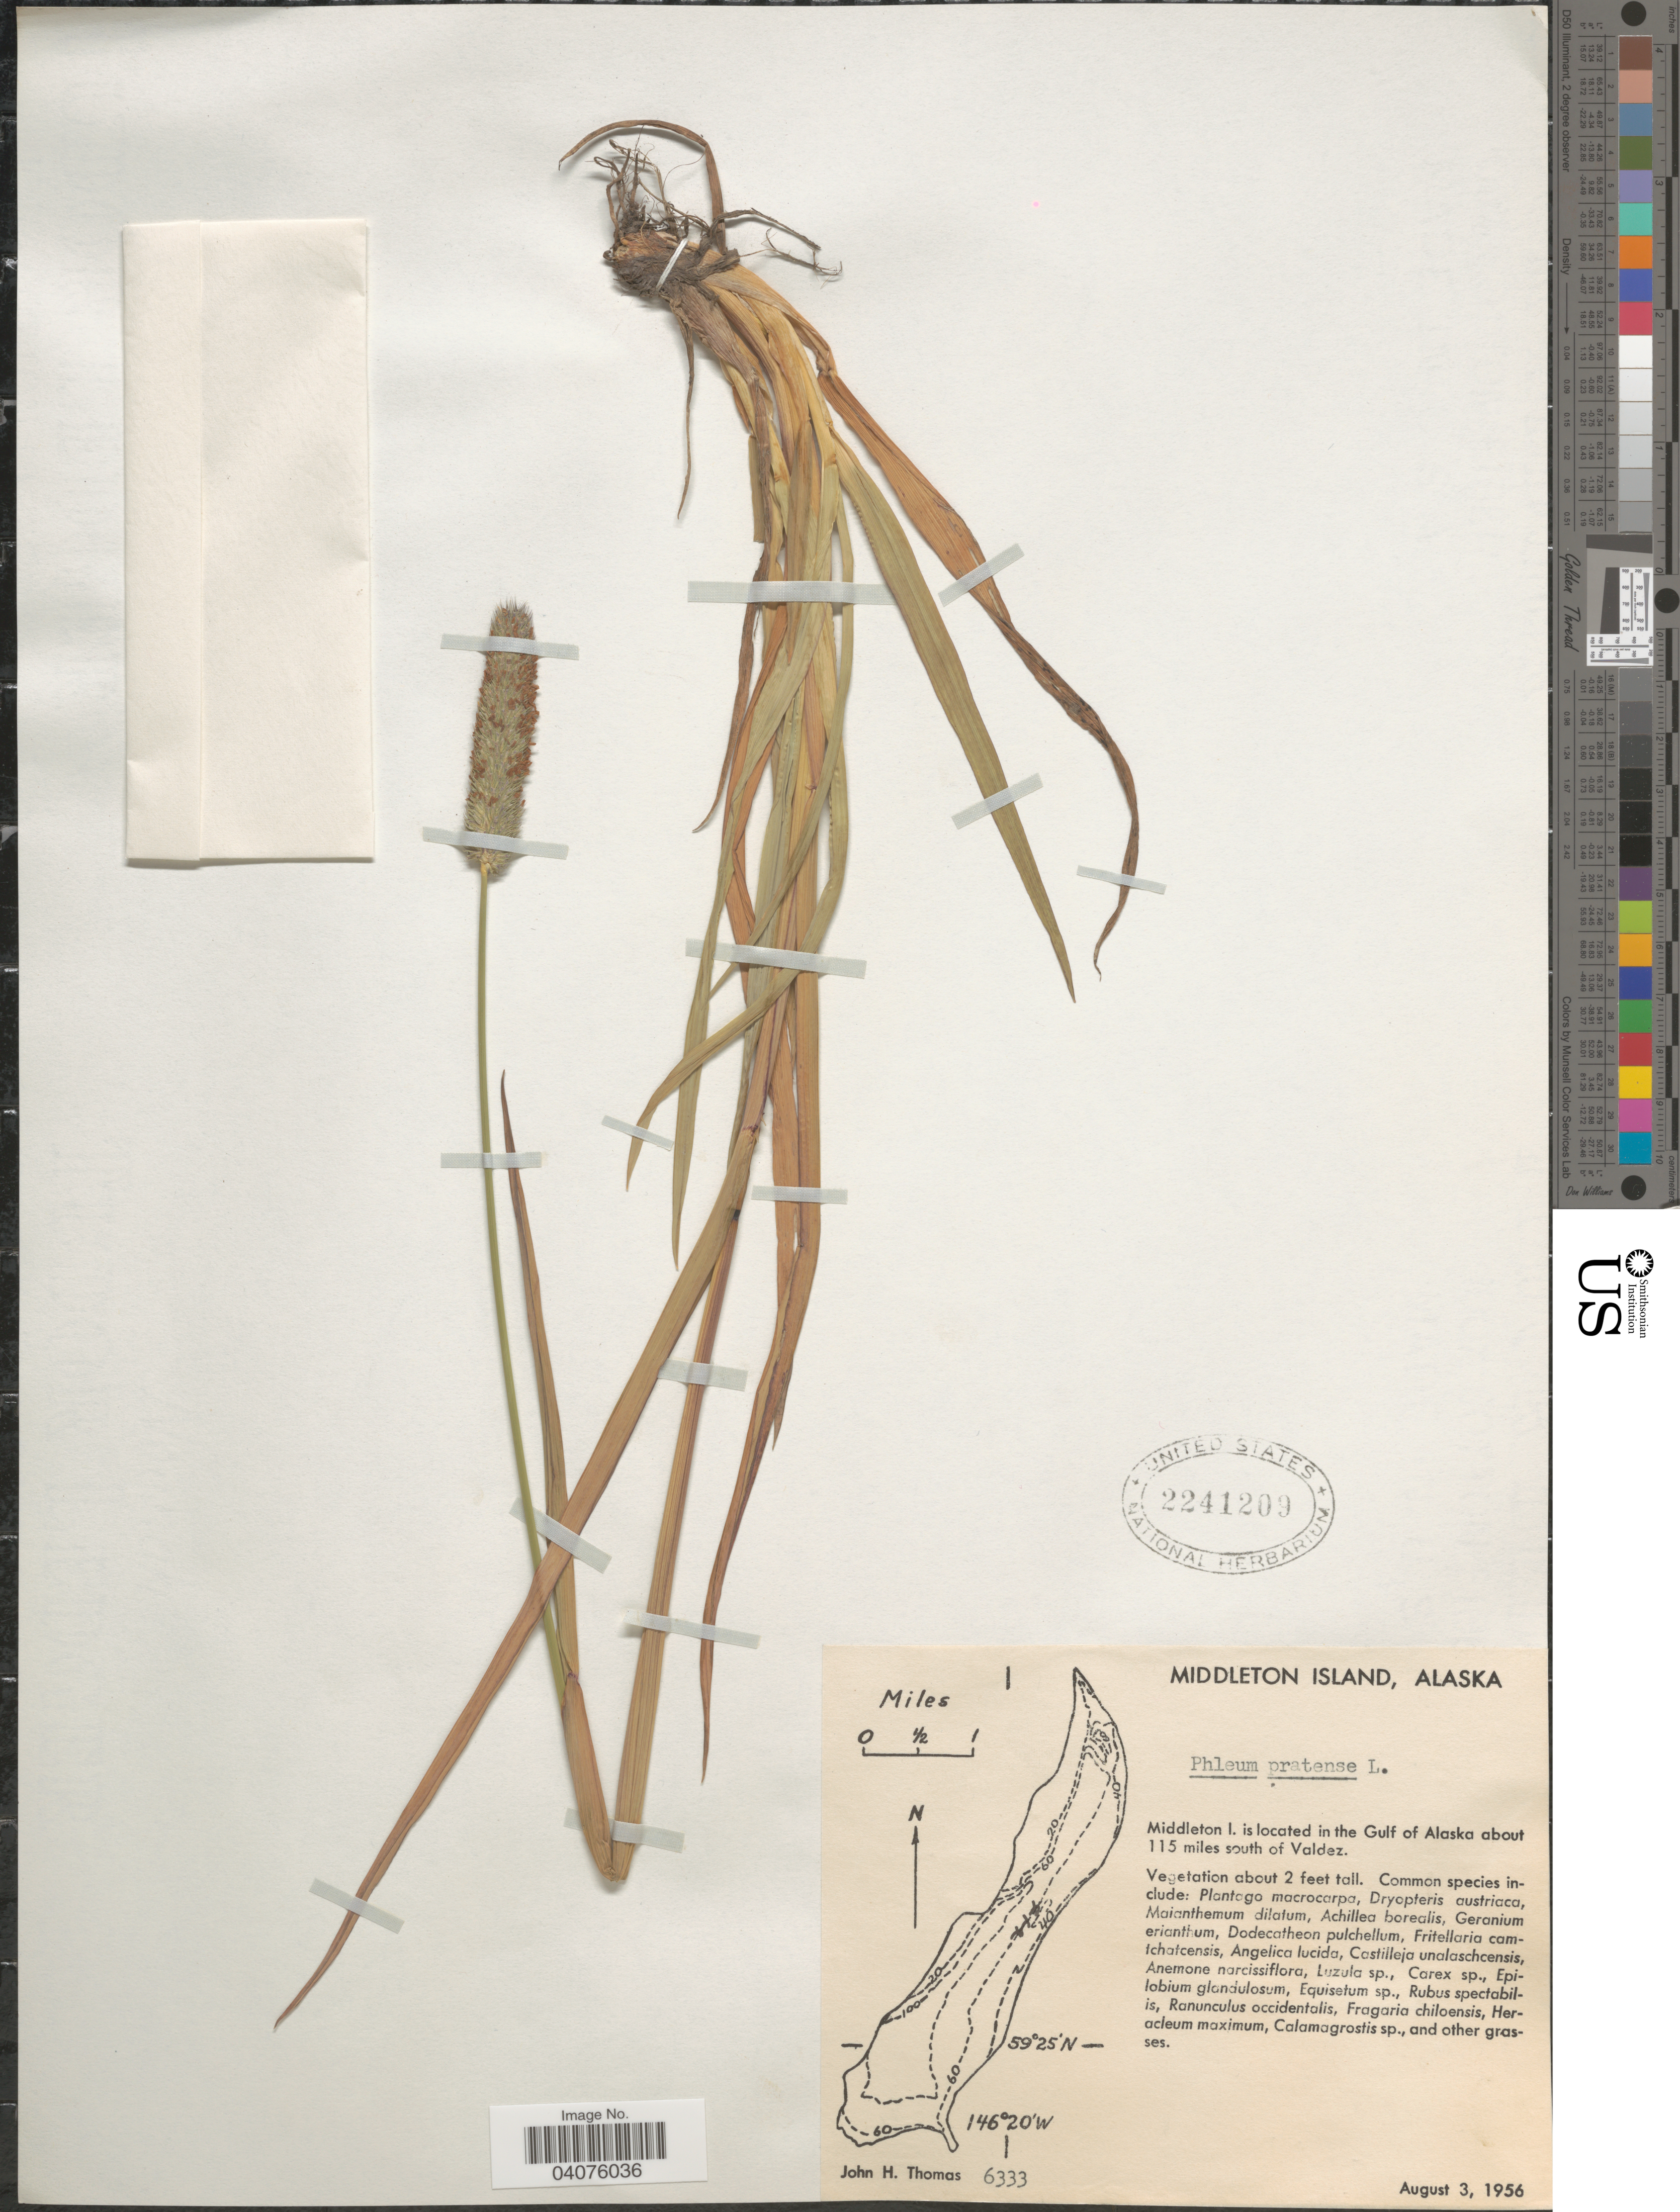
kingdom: Plantae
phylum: Tracheophyta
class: Liliopsida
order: Poales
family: Poaceae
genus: Phleum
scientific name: Phleum pratense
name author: L.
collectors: J. H. Thomas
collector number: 6333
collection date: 1956-08-03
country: United States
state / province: Alaska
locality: Middleton Island. Middleton I. is located in the Gulf of Alaska about 115 miles south of Valdez.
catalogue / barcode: US 2241209